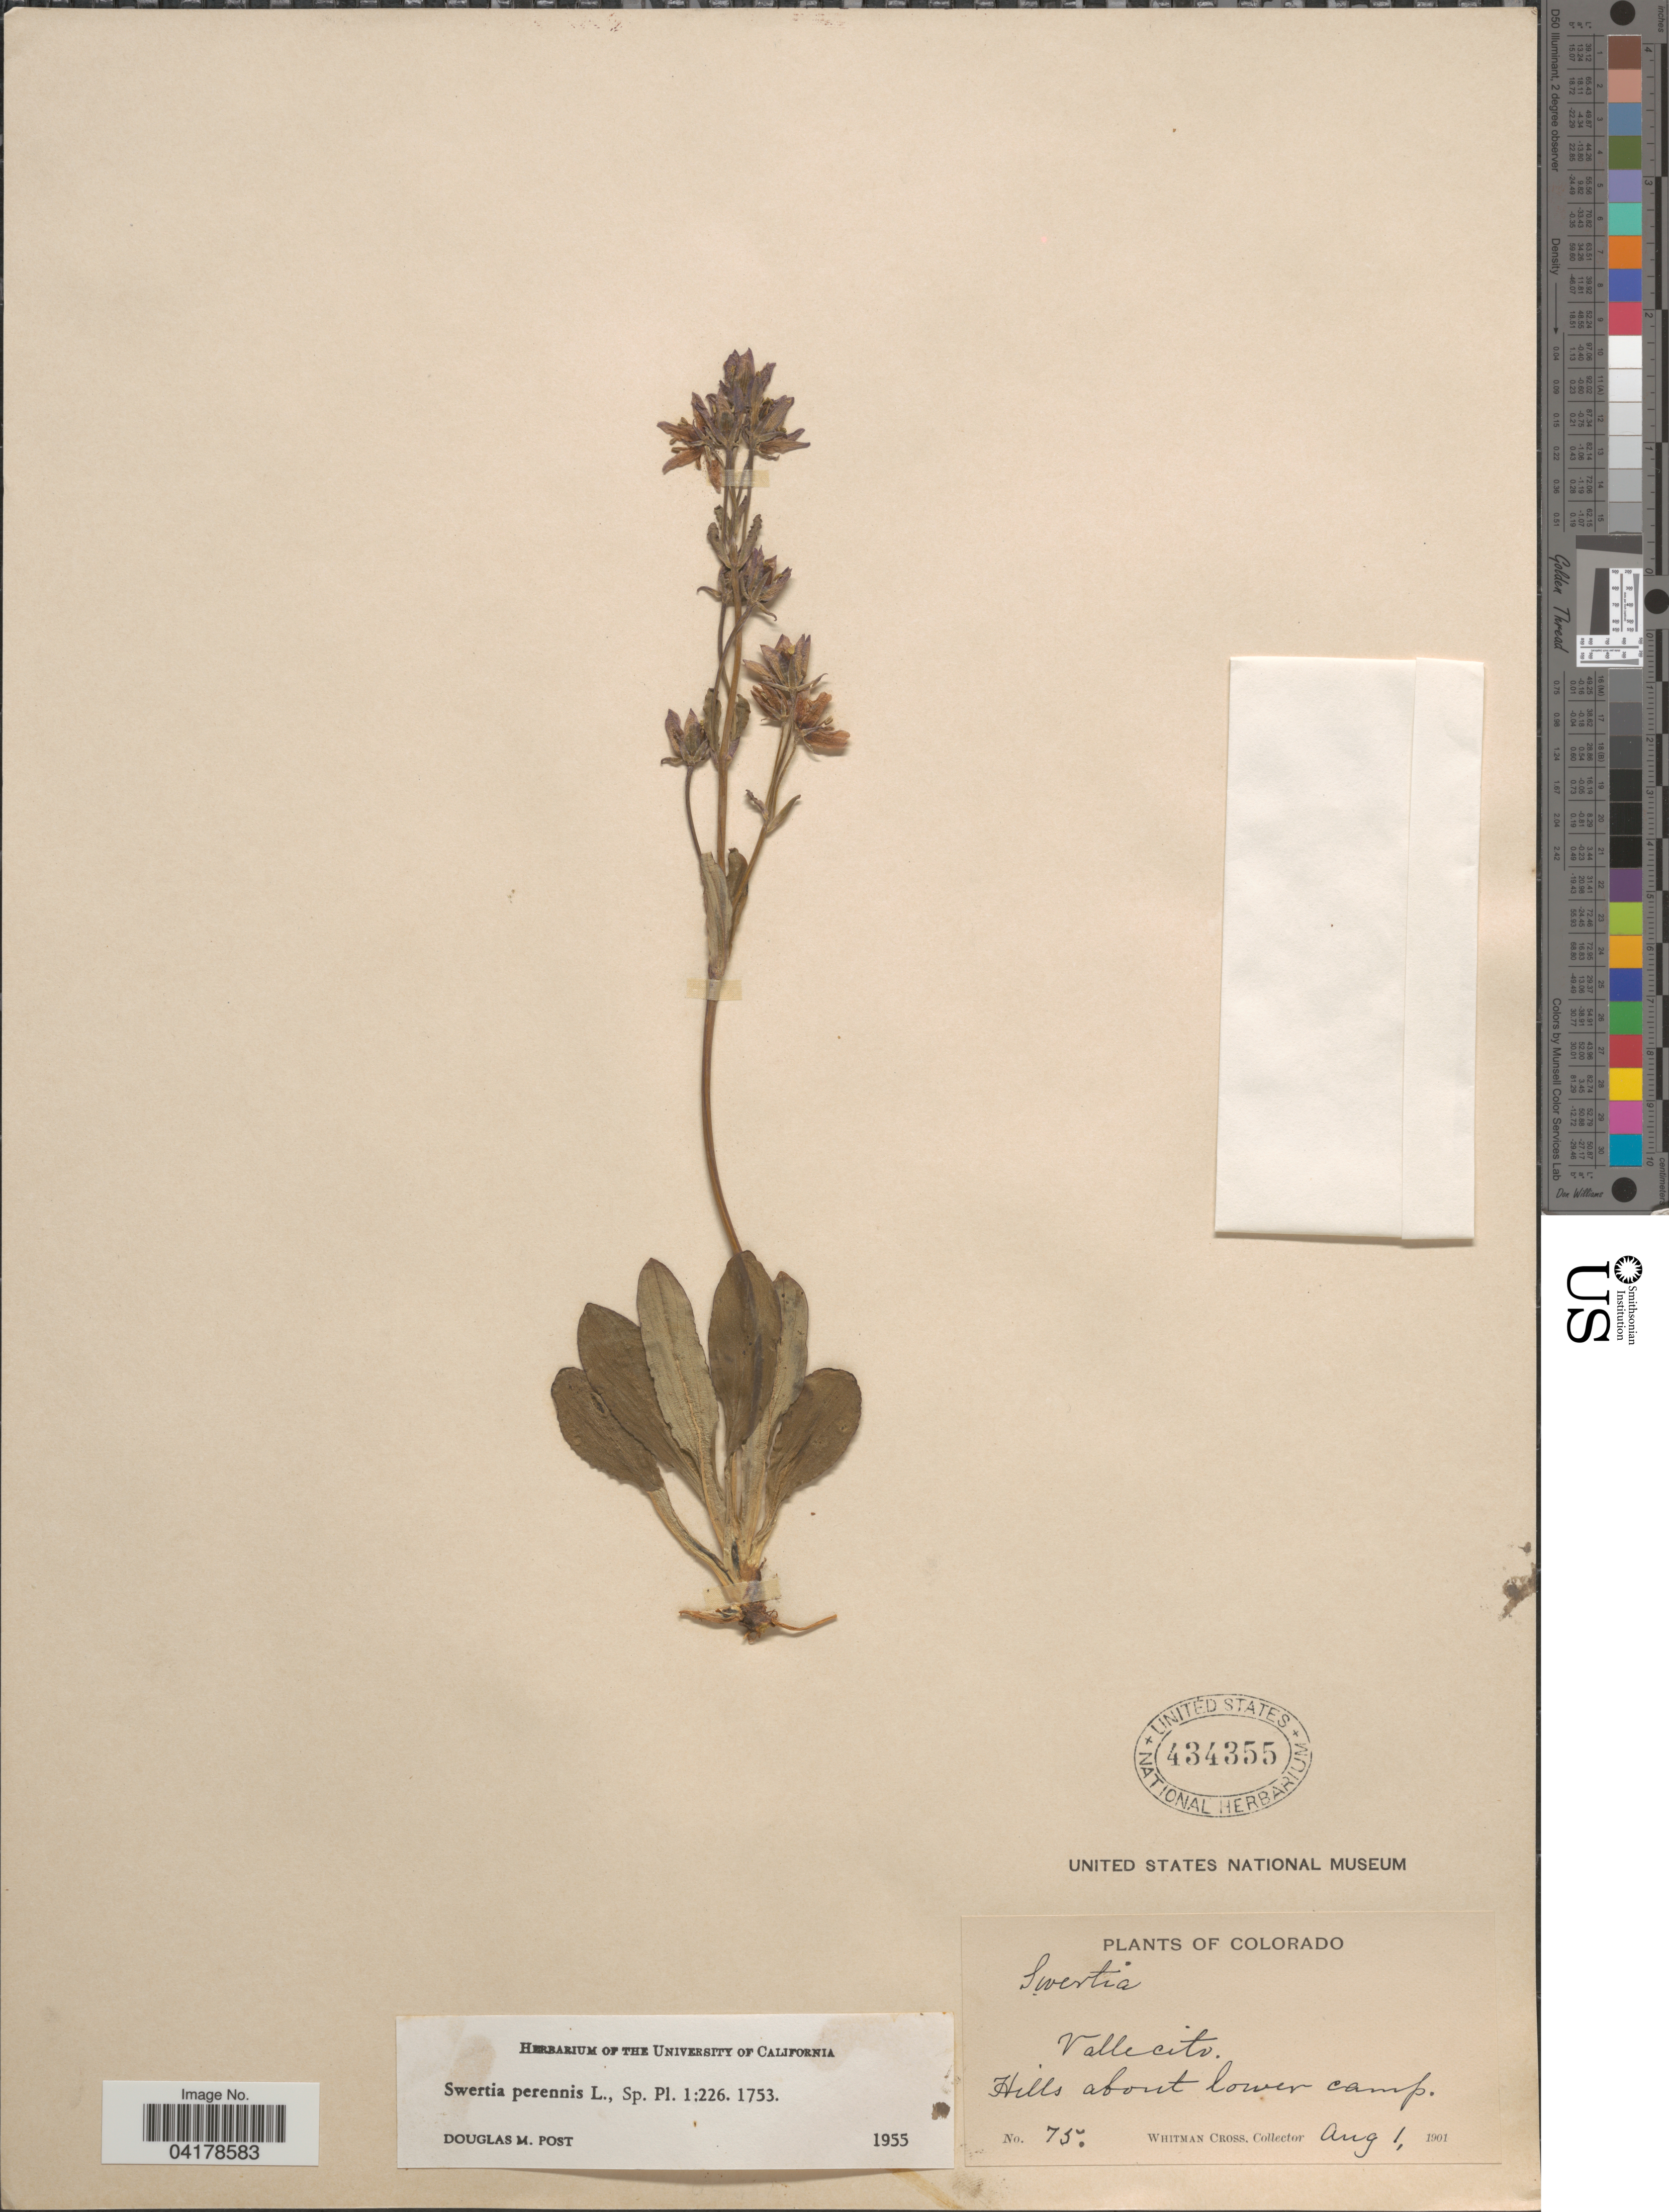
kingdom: Plantae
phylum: Tracheophyta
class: Magnoliopsida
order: Gentianales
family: Gentianaceae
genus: Swertia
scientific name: Swertia perennis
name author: L.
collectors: W. Cross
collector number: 75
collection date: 1901-08-01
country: United States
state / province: Colorado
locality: Vallecito. Hills about lower camp.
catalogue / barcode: US 434355